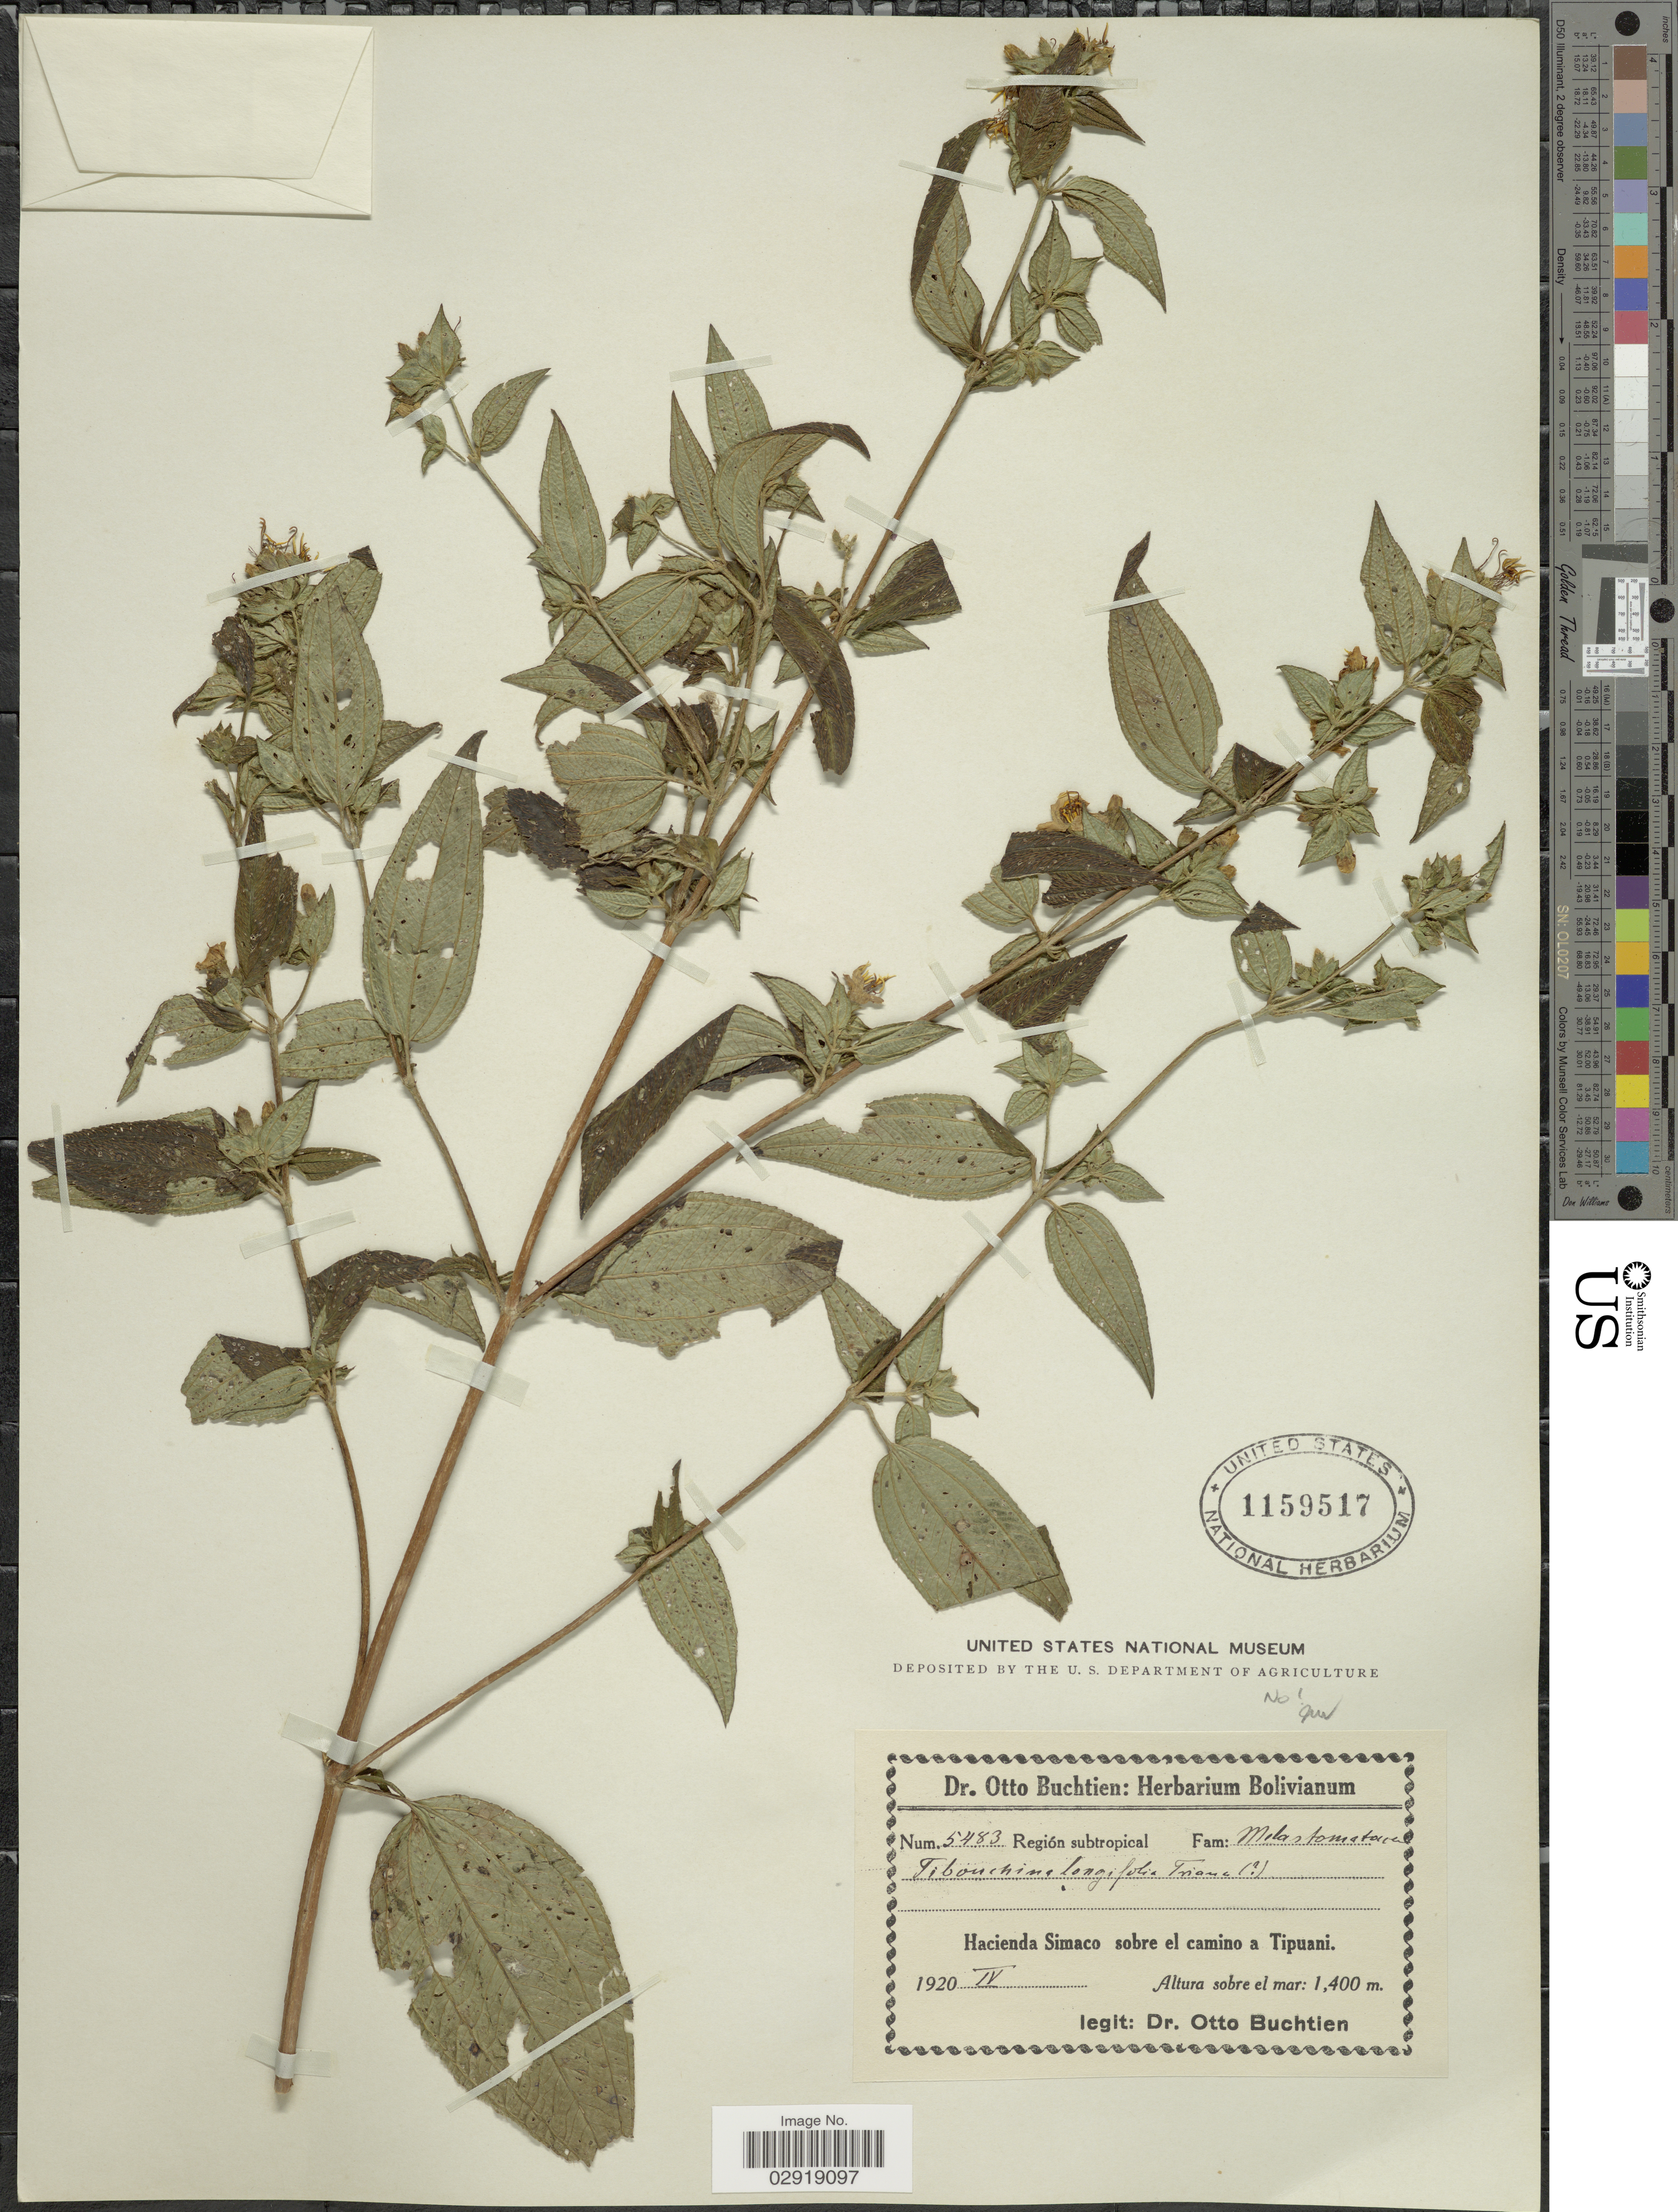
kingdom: Plantae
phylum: Tracheophyta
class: Magnoliopsida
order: Myrtales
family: Melastomataceae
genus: Chaetogastra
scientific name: Chaetogastra sp.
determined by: Michelangeli, F. A.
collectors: O. Buchtien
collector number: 5483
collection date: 1920-04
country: Bolivia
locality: Región subtropical. Hacienda Simaco sobre el camino a Tipuani.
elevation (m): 1400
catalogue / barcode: US 1159517